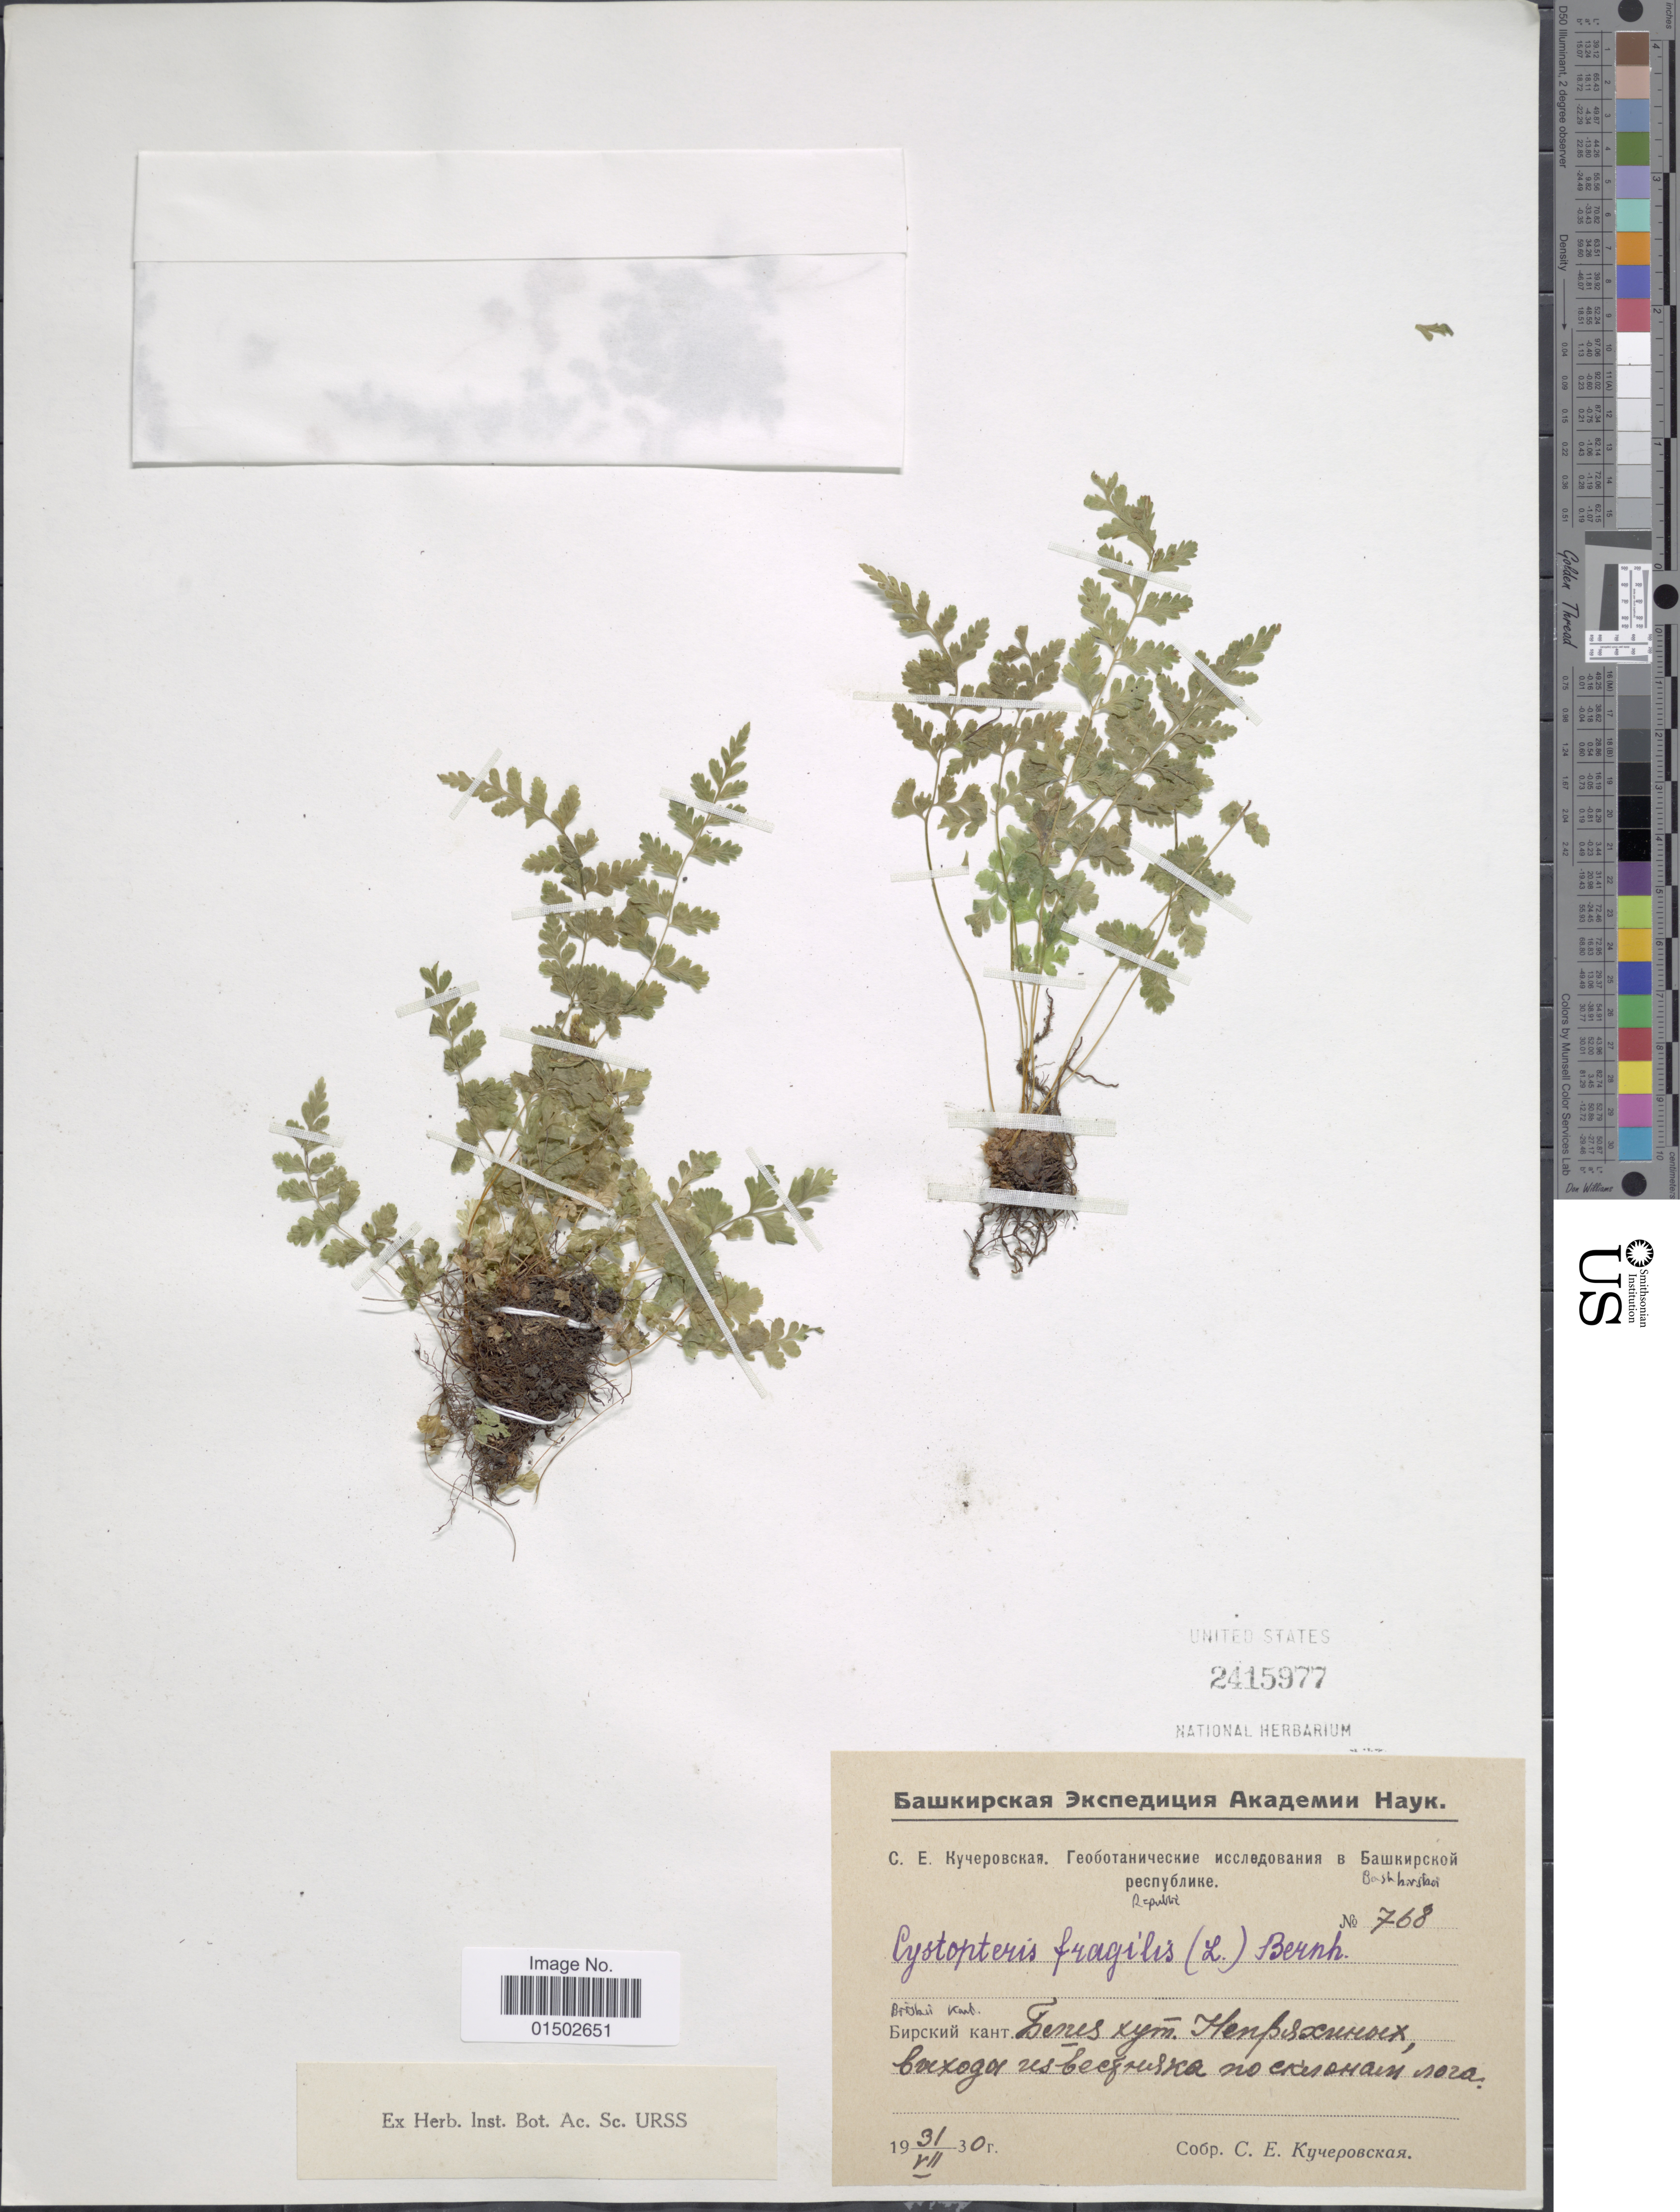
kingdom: Plantae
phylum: Tracheophyta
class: Polypodiopsida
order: Polypodiales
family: Cystopteridaceae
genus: Cystopteris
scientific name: Cystopteris fragilis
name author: (L.) Bernh.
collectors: S. Kucherovskaya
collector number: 768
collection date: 1930-07-31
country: Russian Federation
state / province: Bashkortostan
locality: Near Nepryakhino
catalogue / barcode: US 2415977